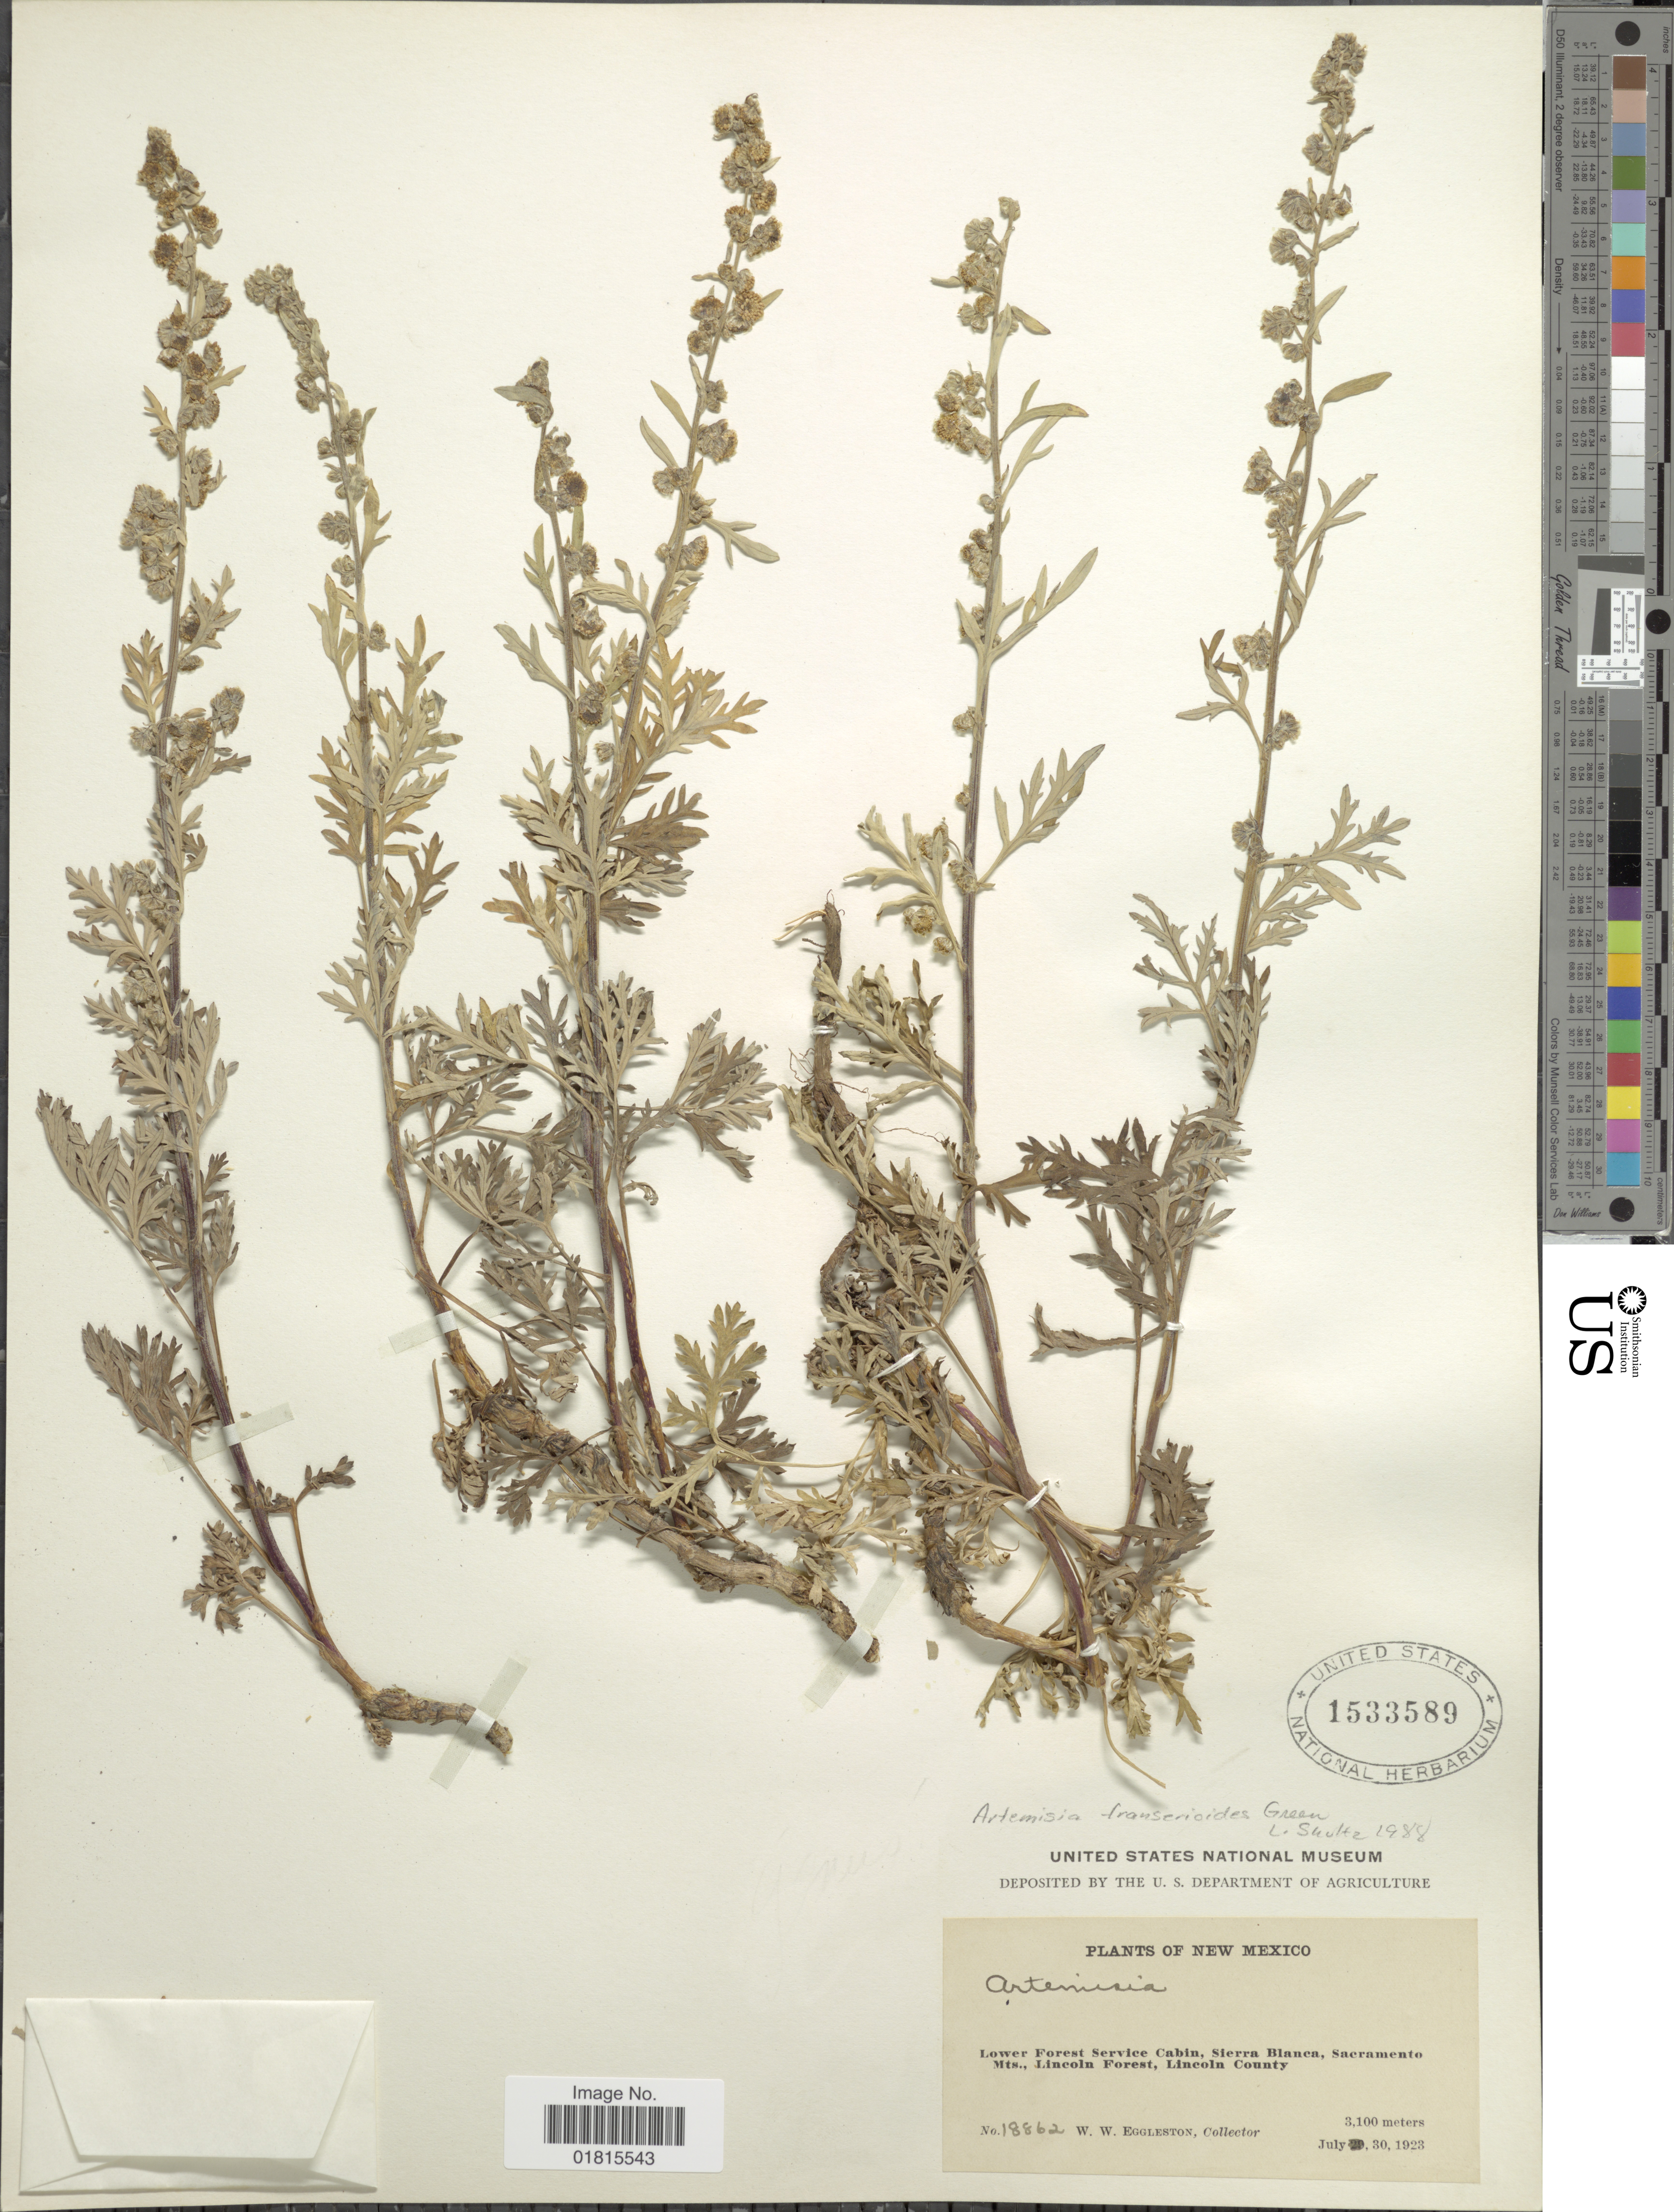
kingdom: Plantae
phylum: Tracheophyta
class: Magnoliopsida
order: Asterales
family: Asteraceae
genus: Artemisia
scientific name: Artemisia franserioides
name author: Greene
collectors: W. W. Eggleston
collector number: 18862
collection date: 1923-07-30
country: United States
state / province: New Mexico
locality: Lower Forest Service Cabin, Sierra Blanca, Sacramento Mts., Lincoln Forest, Lincoln County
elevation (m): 3100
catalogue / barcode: US 1533589